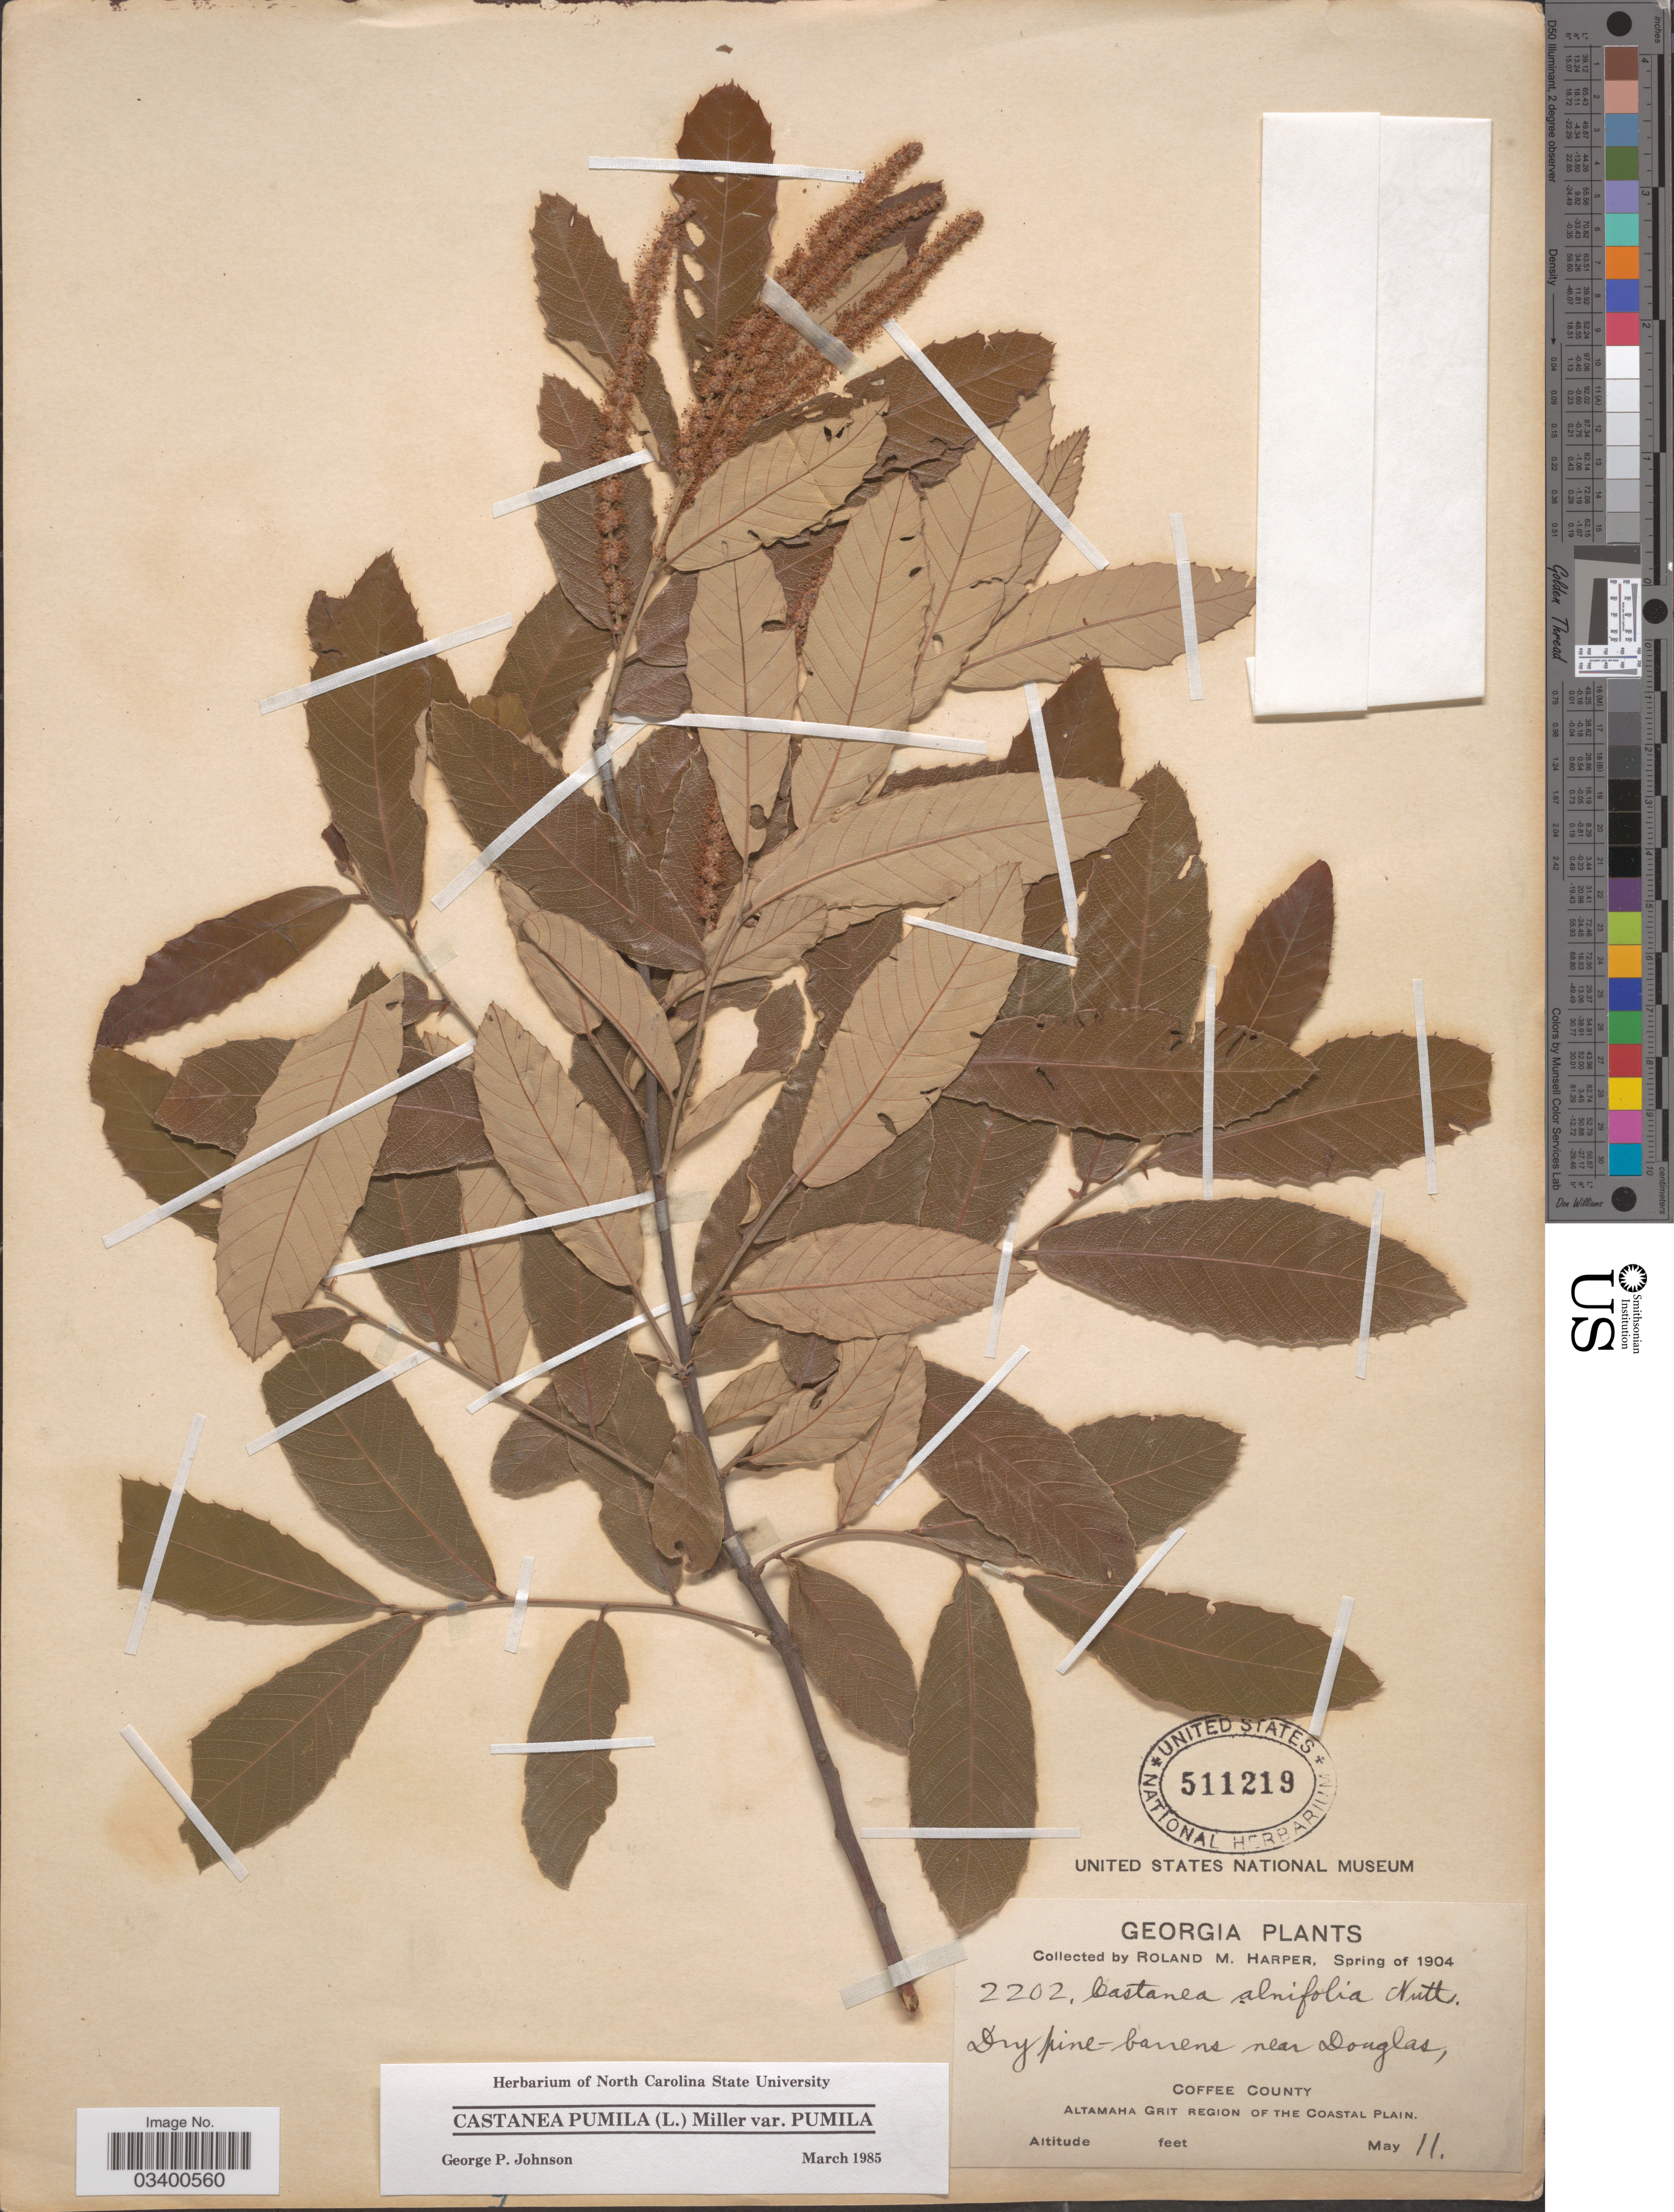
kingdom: Plantae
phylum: Tracheophyta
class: Magnoliopsida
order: Fagales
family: Fagaceae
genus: Castanea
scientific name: Castanea pumila var. pumila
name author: (L.) Mill.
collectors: R. M. Harper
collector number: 2202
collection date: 1904-05-11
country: United States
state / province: Georgia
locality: Near Douglas, Coffee County. Altamaha Grit Region of the Coastal Plain.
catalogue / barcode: US 511219